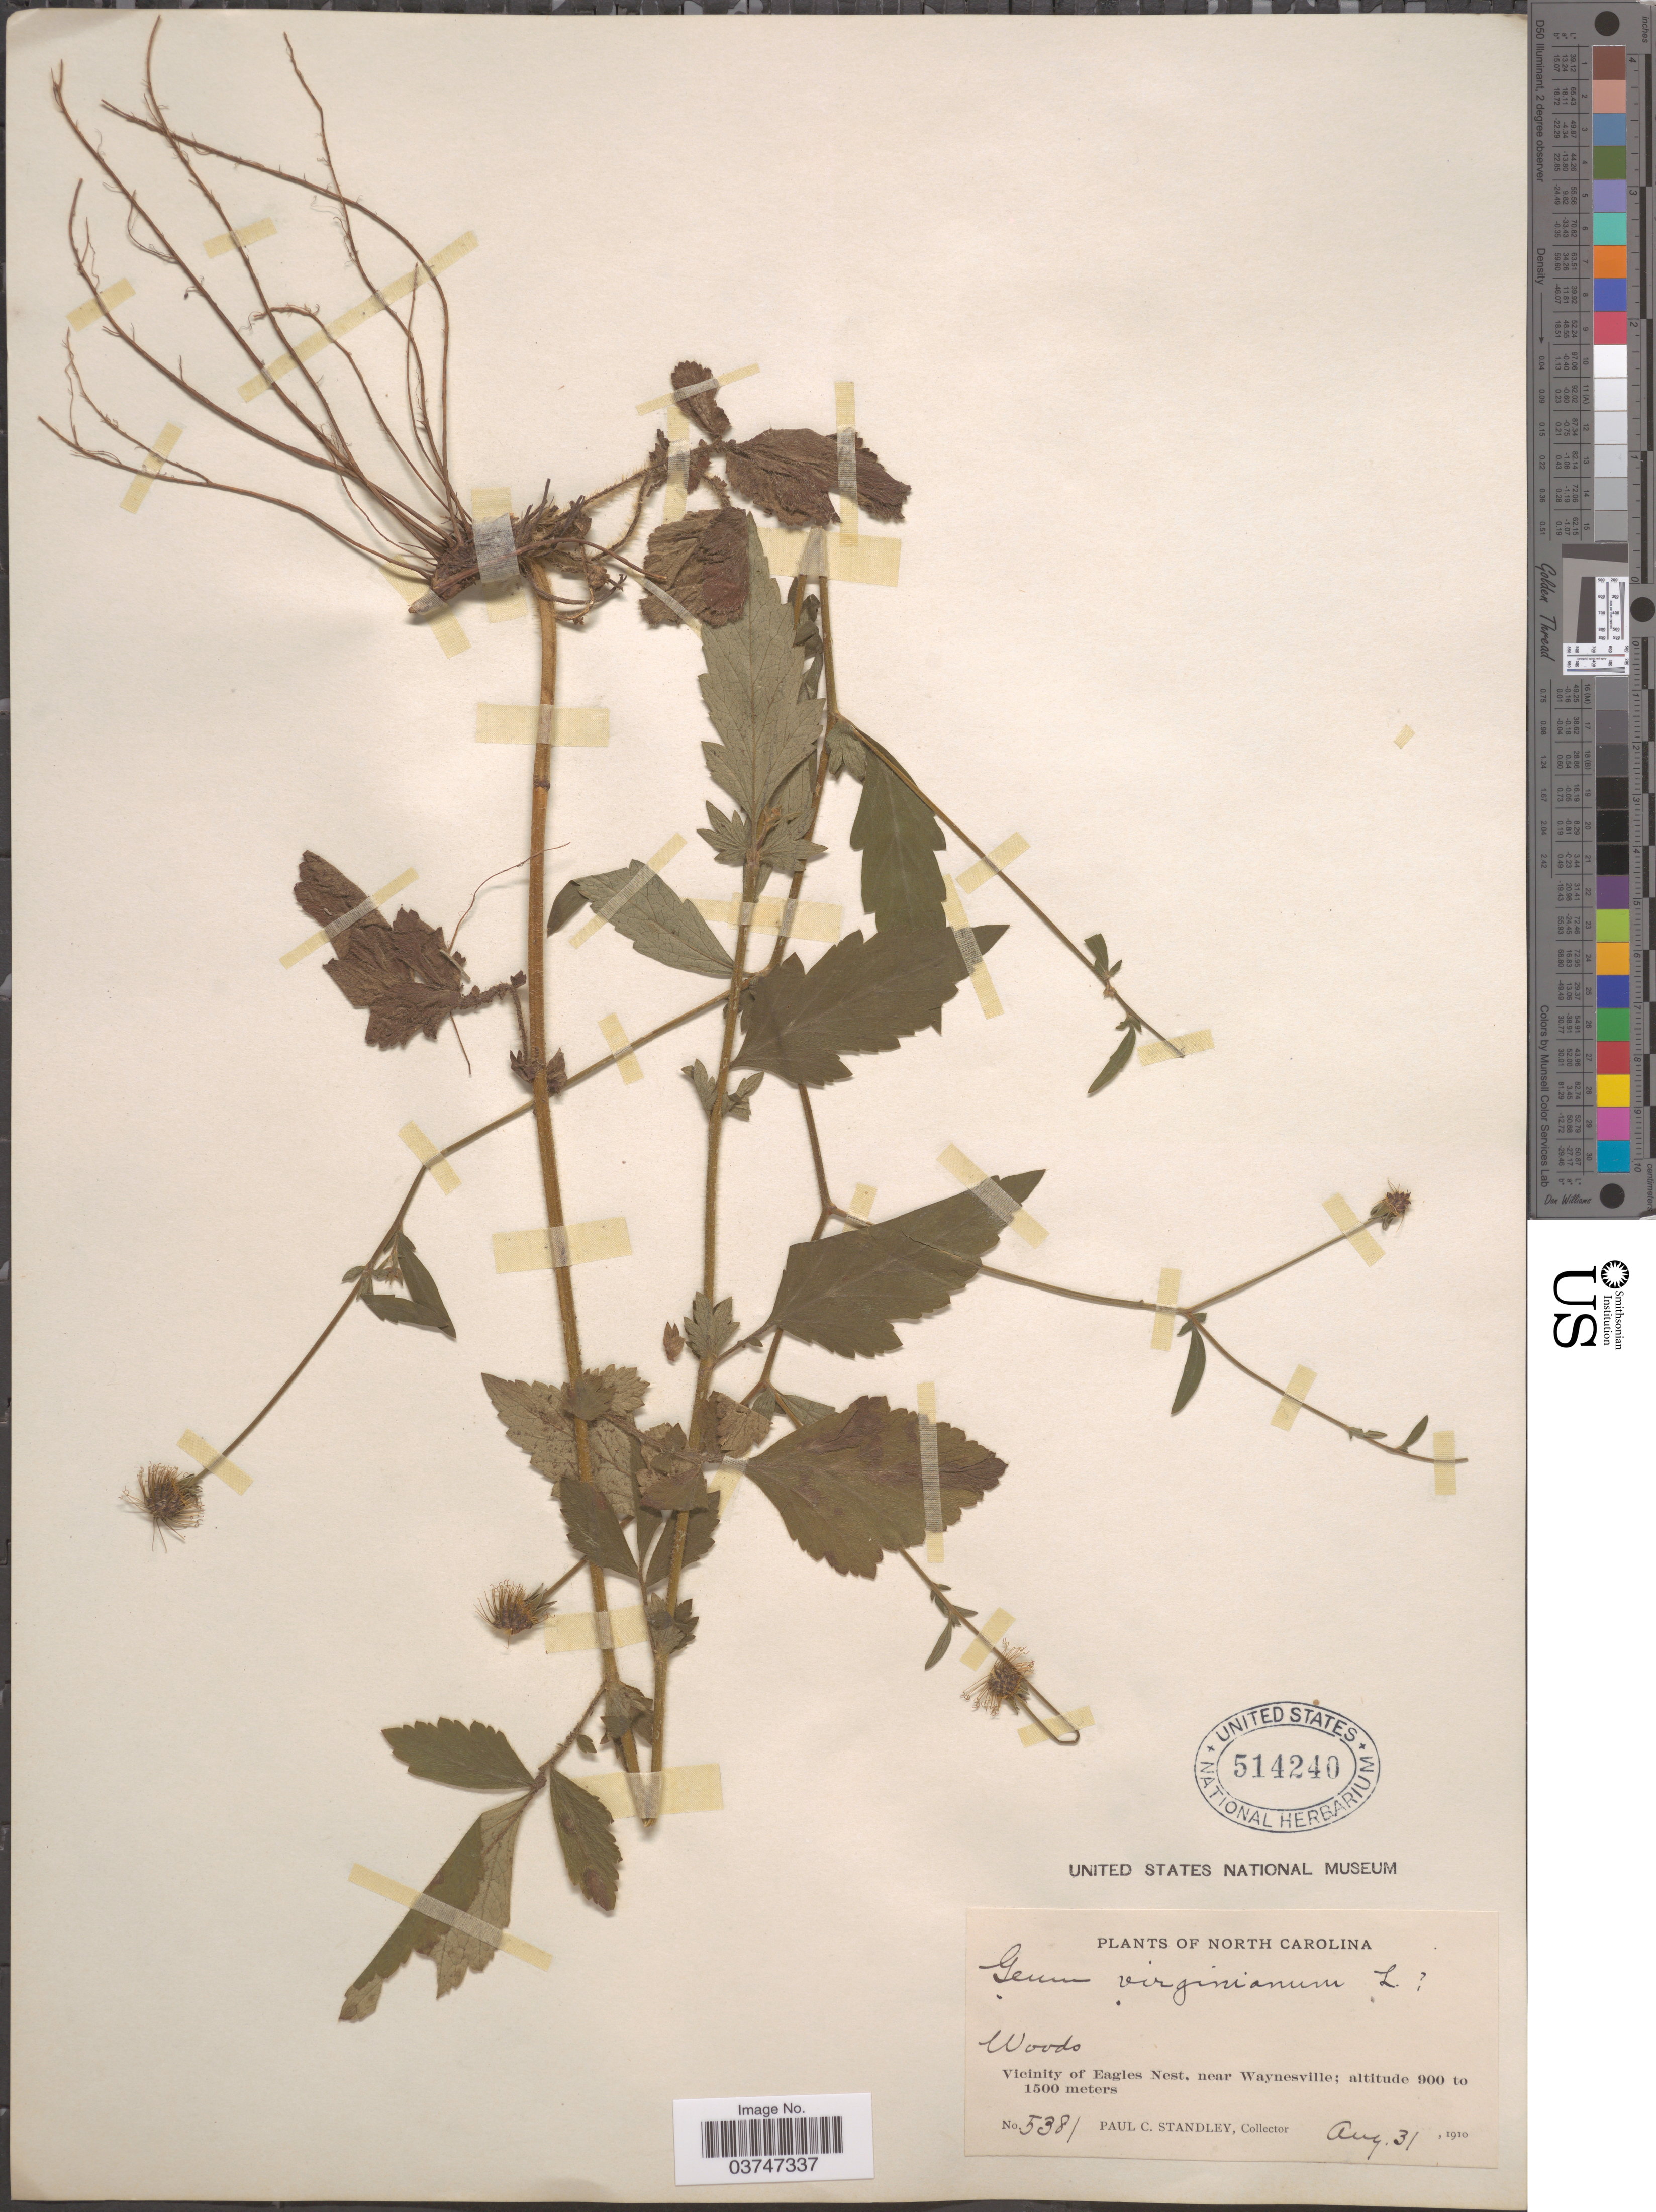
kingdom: Plantae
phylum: Tracheophyta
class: Magnoliopsida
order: Rosales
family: Rosaceae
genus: Geum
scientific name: Geum canadense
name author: Jacq.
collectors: P. C. Standley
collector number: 5381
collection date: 1910-08-31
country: United States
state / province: North Carolina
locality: Vicinity of Eagles Nest, near Waynesville.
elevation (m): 900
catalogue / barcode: US 514240